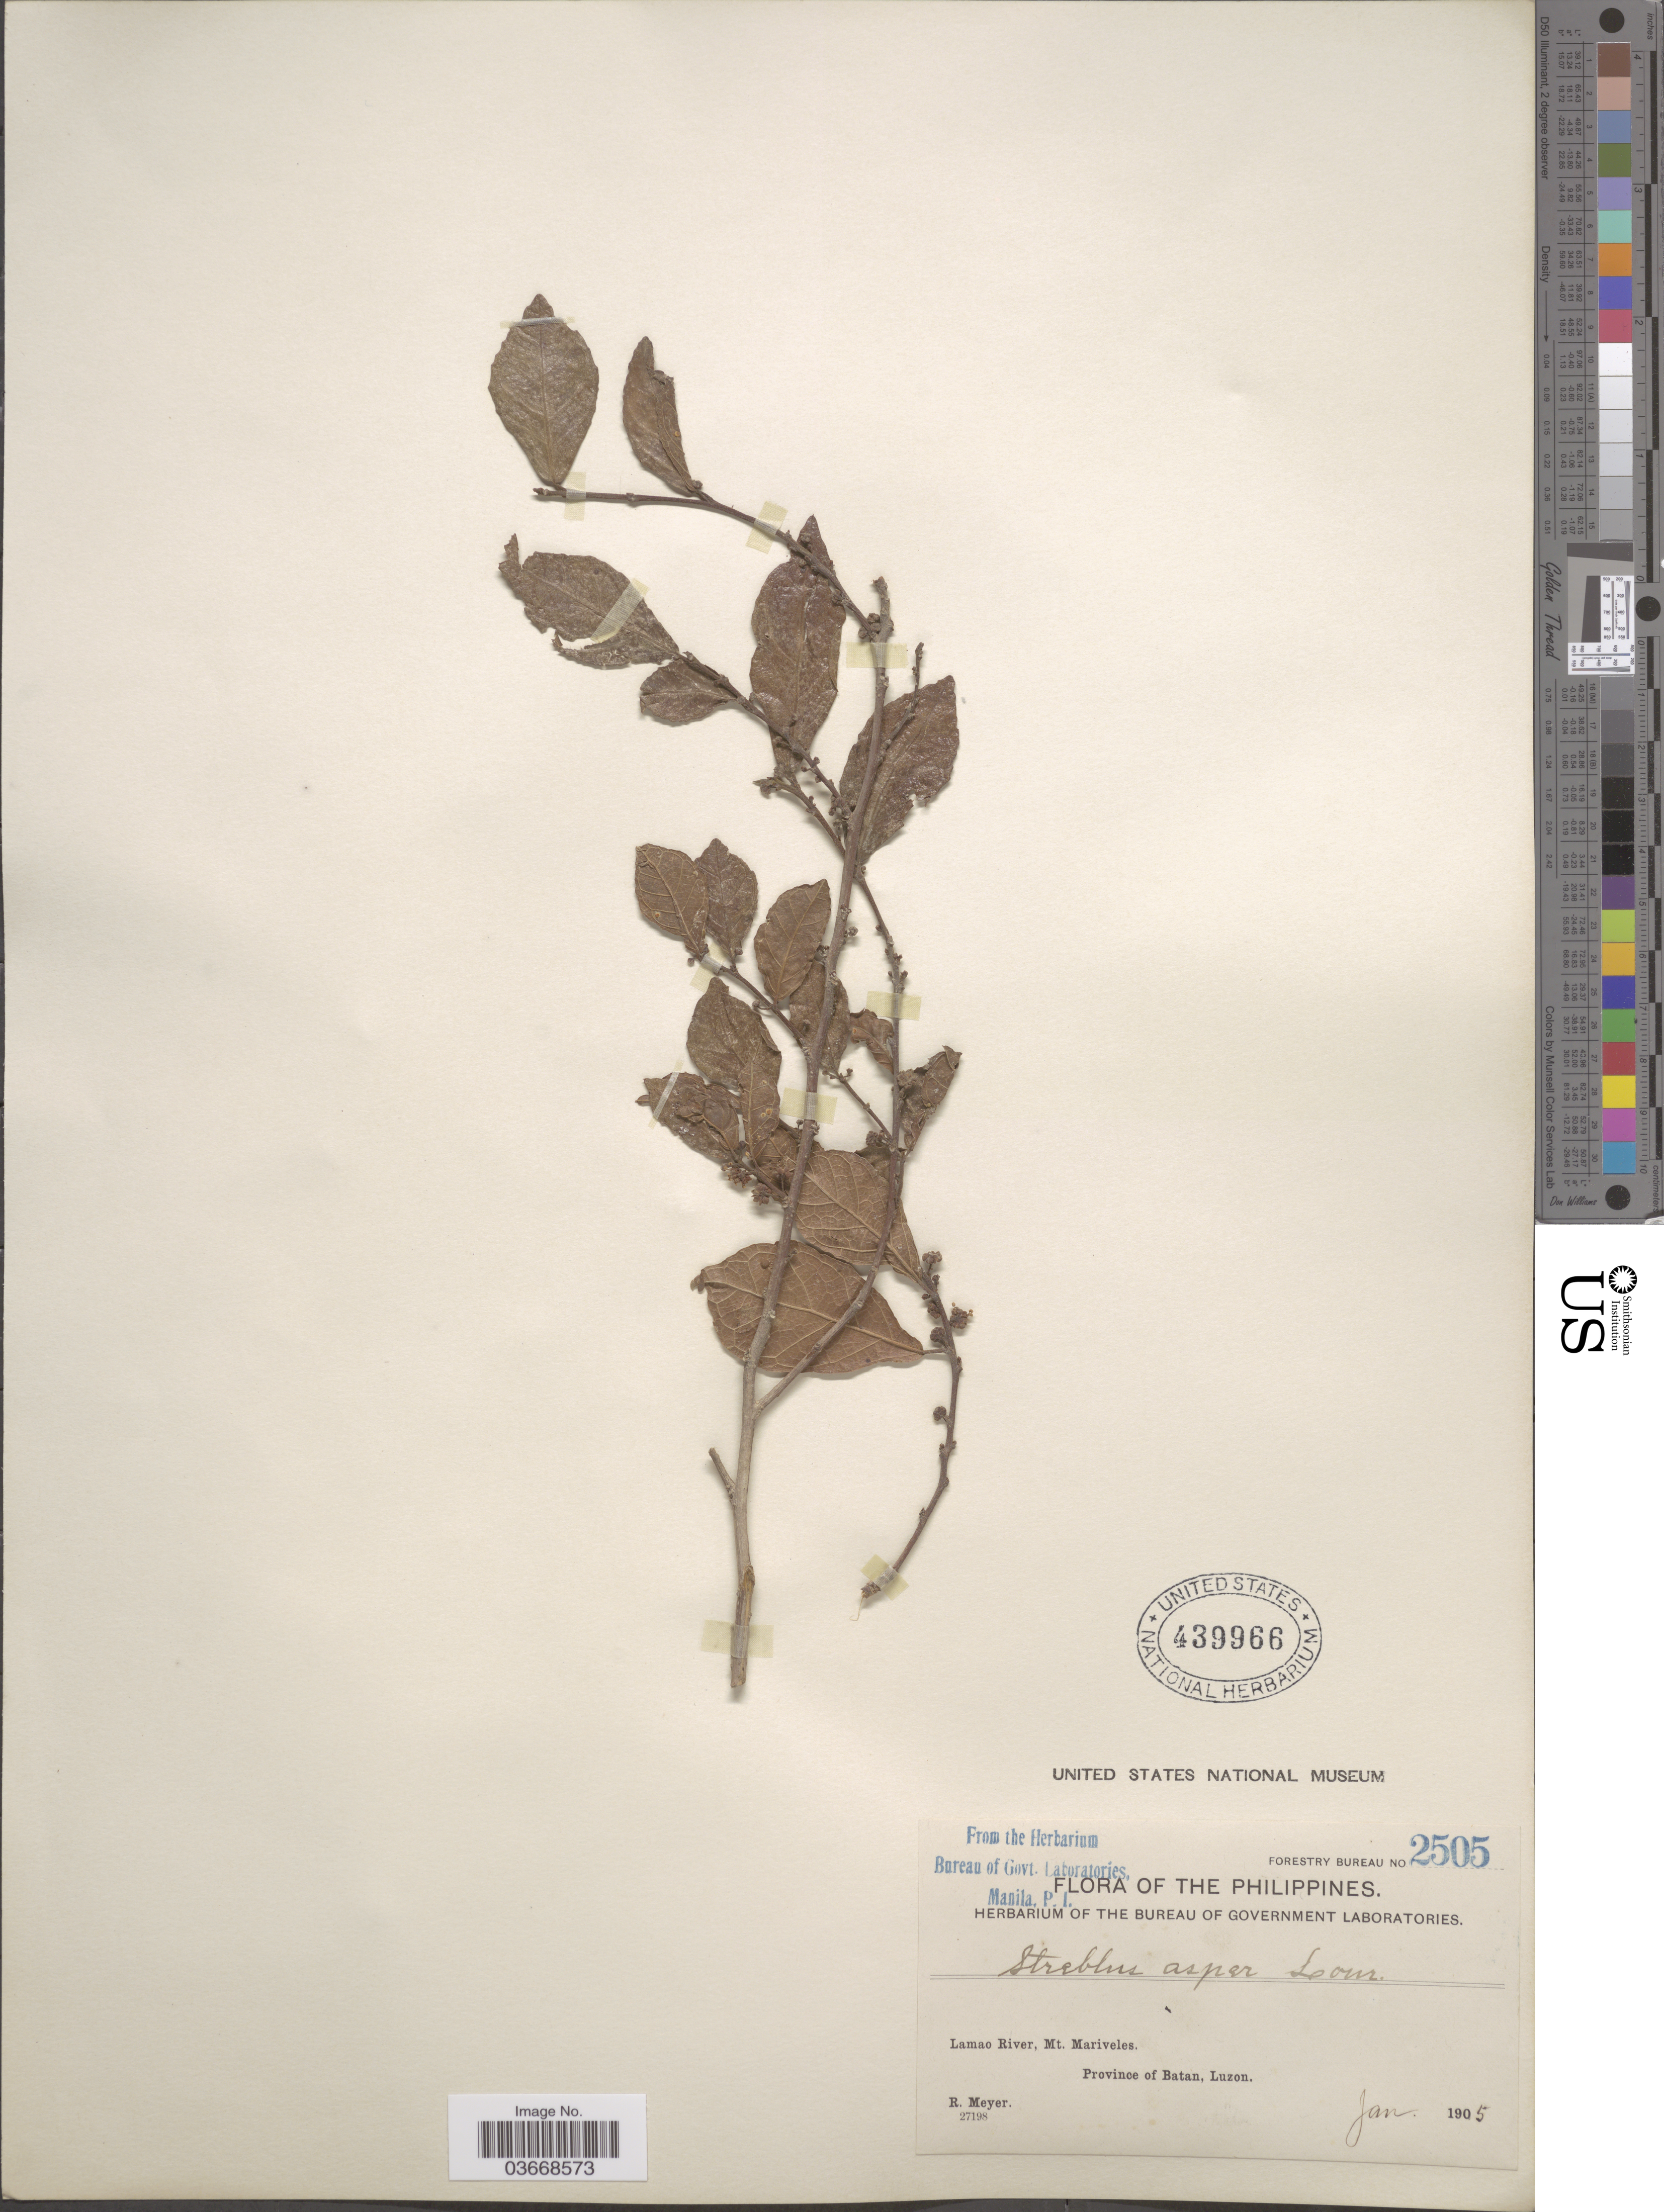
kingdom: Plantae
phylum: Tracheophyta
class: Magnoliopsida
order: Rosales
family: Moraceae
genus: Streblus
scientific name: Streblus asper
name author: Lour.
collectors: R. Meyer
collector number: Forestry Bureau 2505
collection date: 1905-01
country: Philippines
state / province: Cagayan Valley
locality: Lamao River, Mt. Mariveles. Province of Batan, Luzon.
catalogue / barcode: US 439966